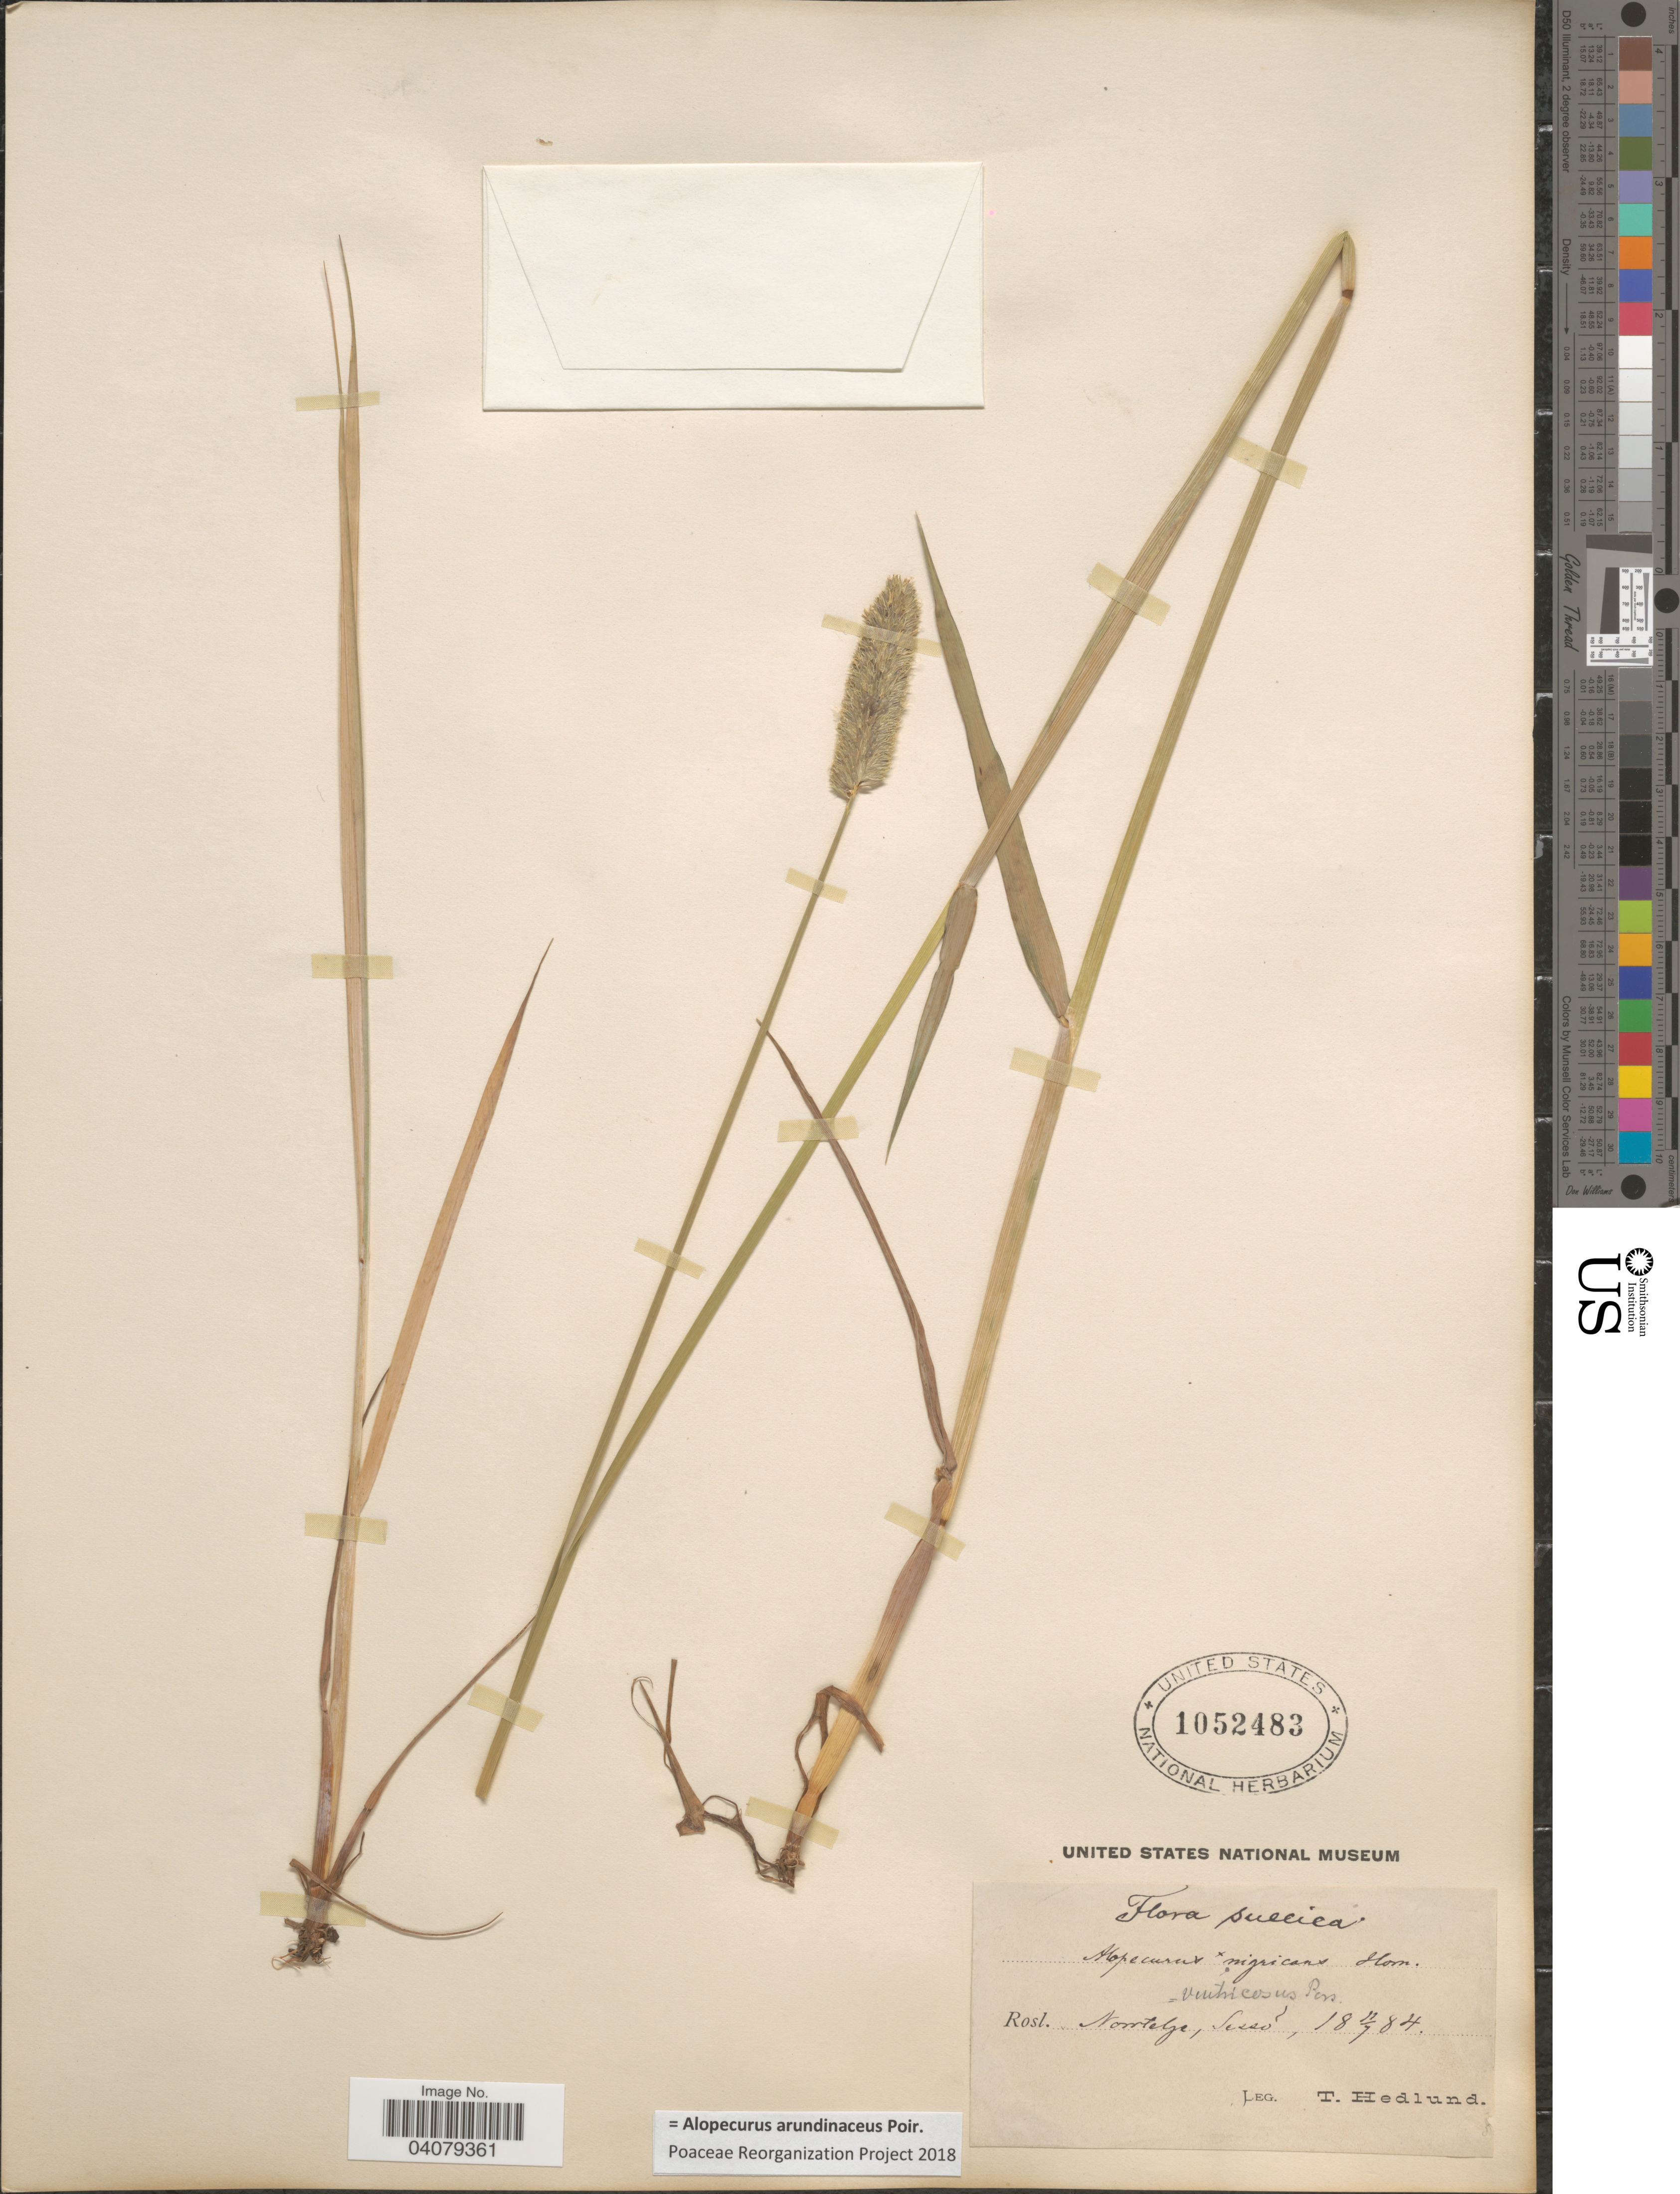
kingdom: Plantae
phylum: Tracheophyta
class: Liliopsida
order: Poales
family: Poaceae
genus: Alopecurus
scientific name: Alopecurus arundinaceus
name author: Poir.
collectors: T. Hedlund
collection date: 1884-07-11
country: Sweden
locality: Rosl. Norrtelje, Sessõ.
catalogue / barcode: US 1052483